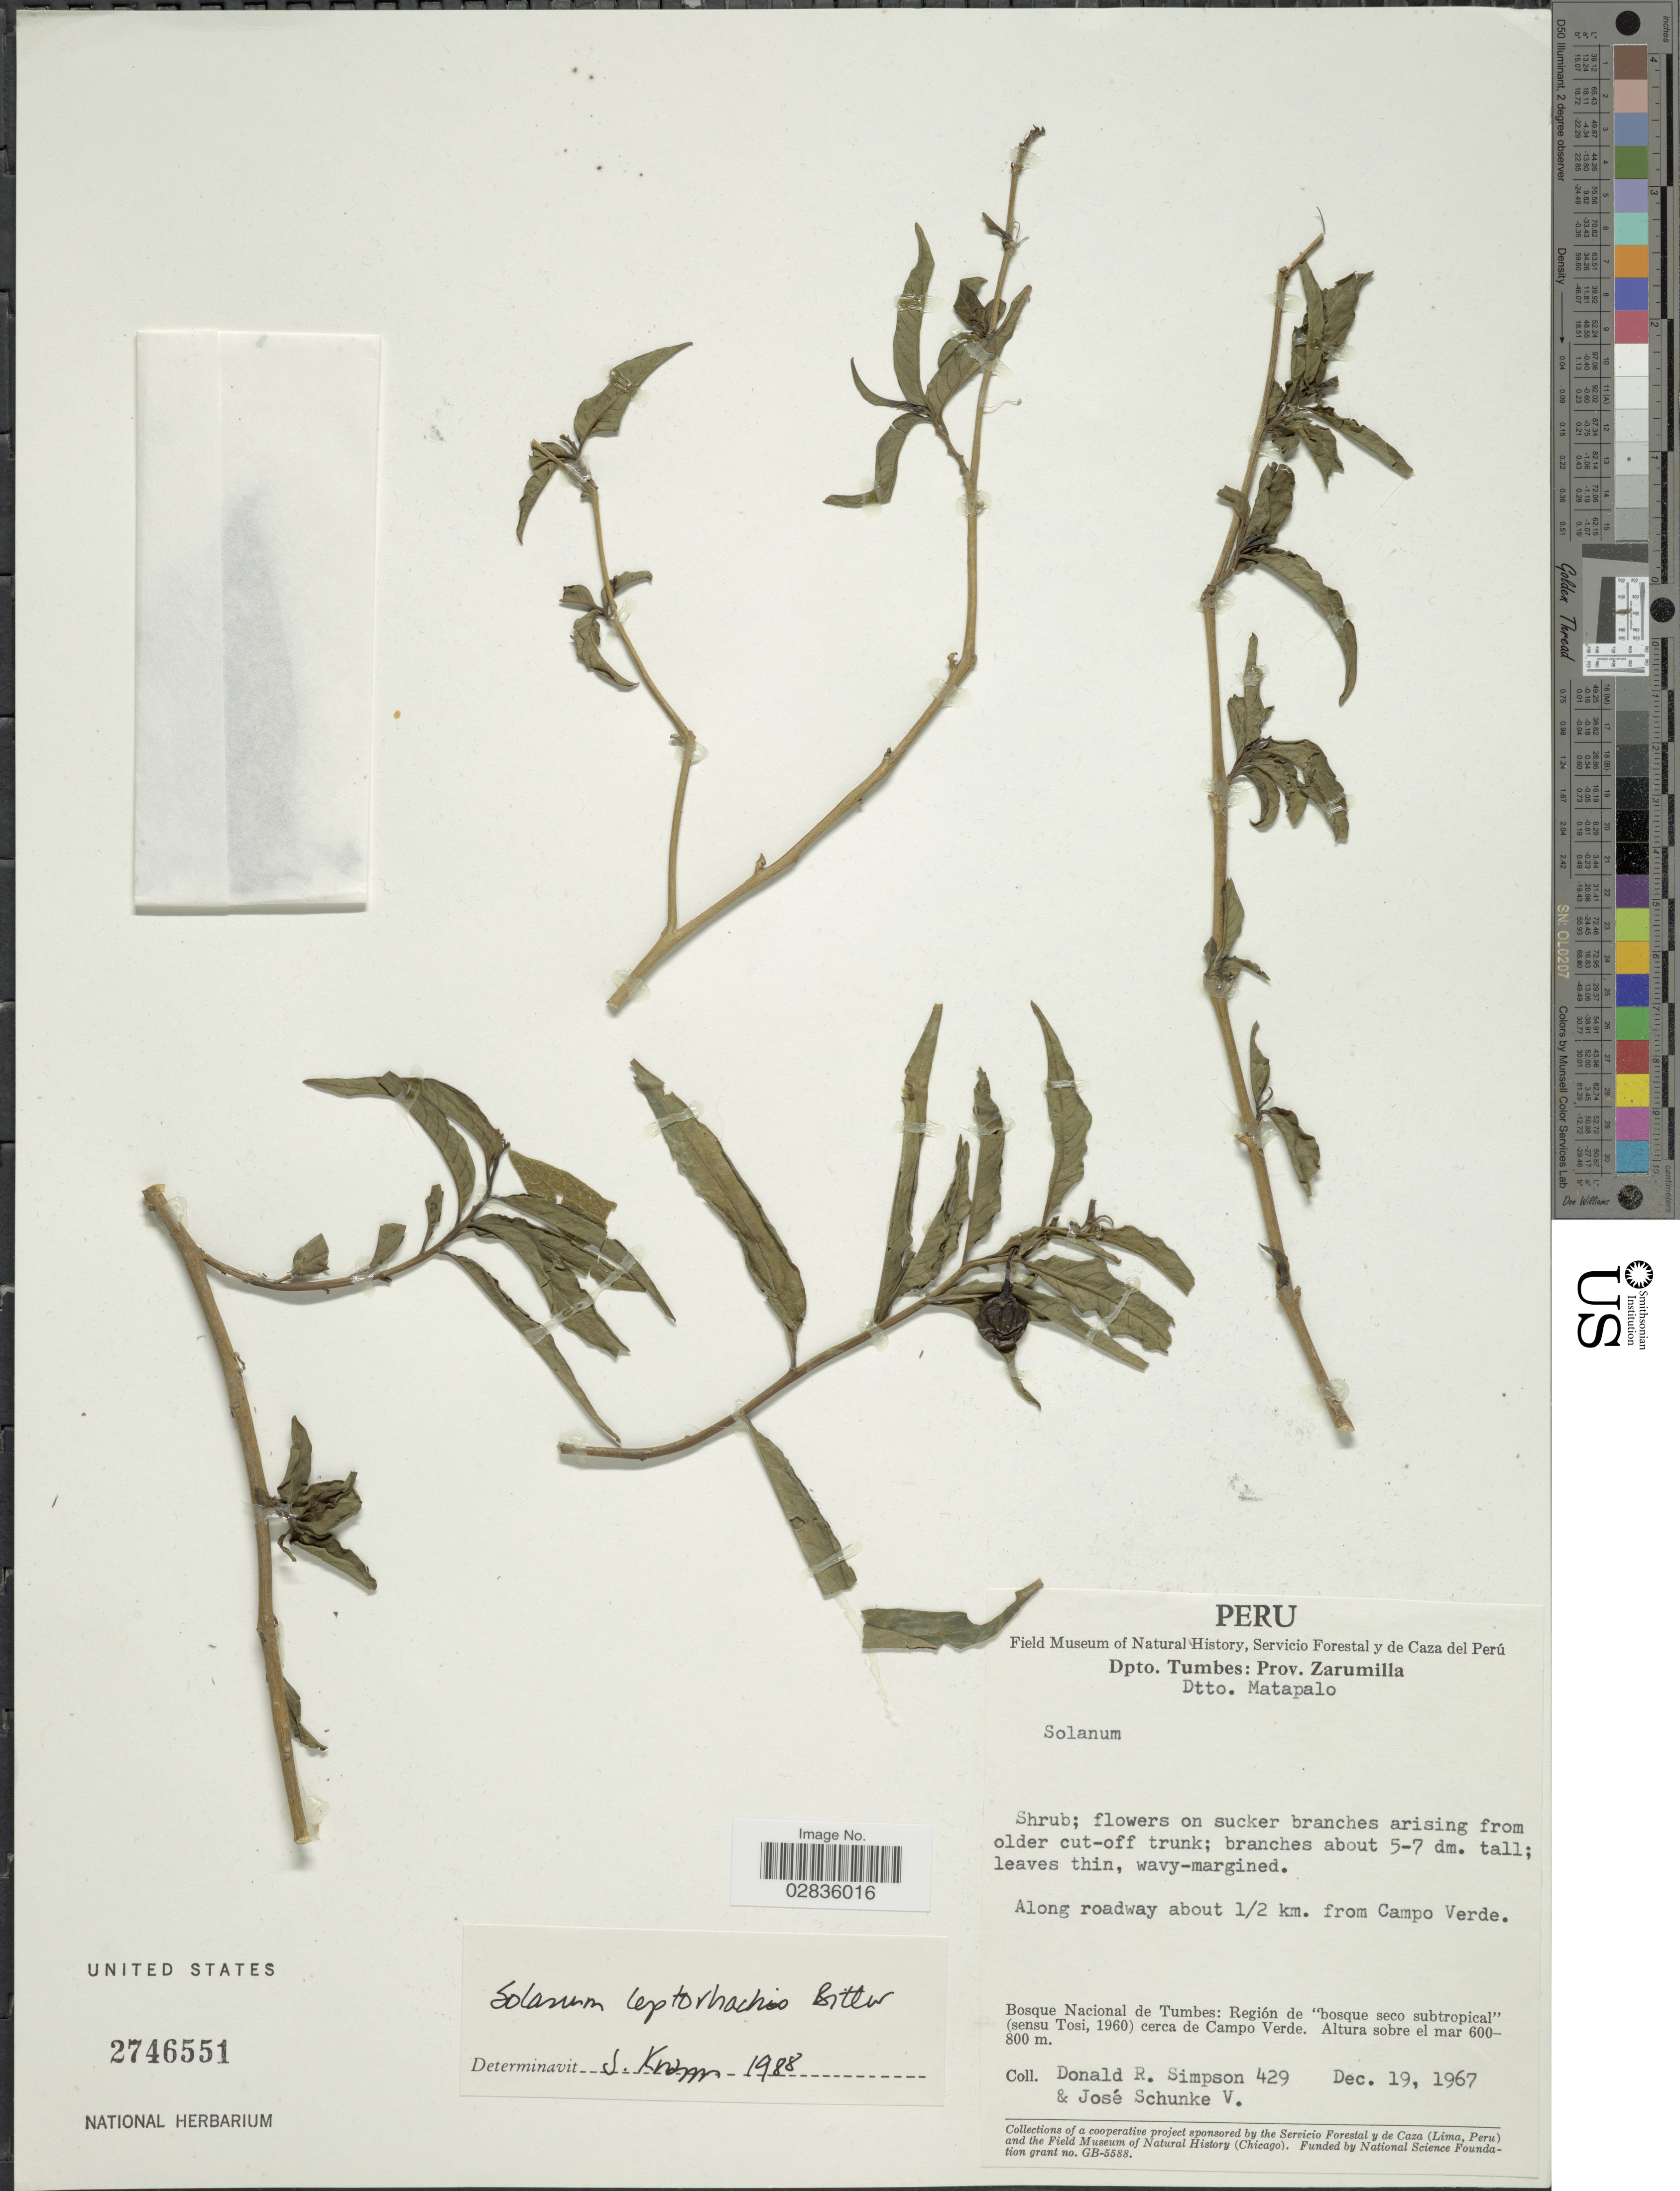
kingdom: Plantae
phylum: Tracheophyta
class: Magnoliopsida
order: Solanales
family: Solanaceae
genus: Solanum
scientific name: Solanum leptorhachis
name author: Bitter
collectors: D. R. Simpson & J. Schunke Vigo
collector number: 429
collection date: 1967-12-19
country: Peru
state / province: Tumbes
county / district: Zarumilla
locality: Dpto. Tumbes: Prov. Zarumilla. Dtto. Matapalo. Along roadway about ½ km. from Campo Verde. Bosque Nacional de Tumbes: Región de "bosque seco suntropical"(sensu Tosi, 1960) cerca de Campo Verde.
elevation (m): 600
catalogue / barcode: US 2746551